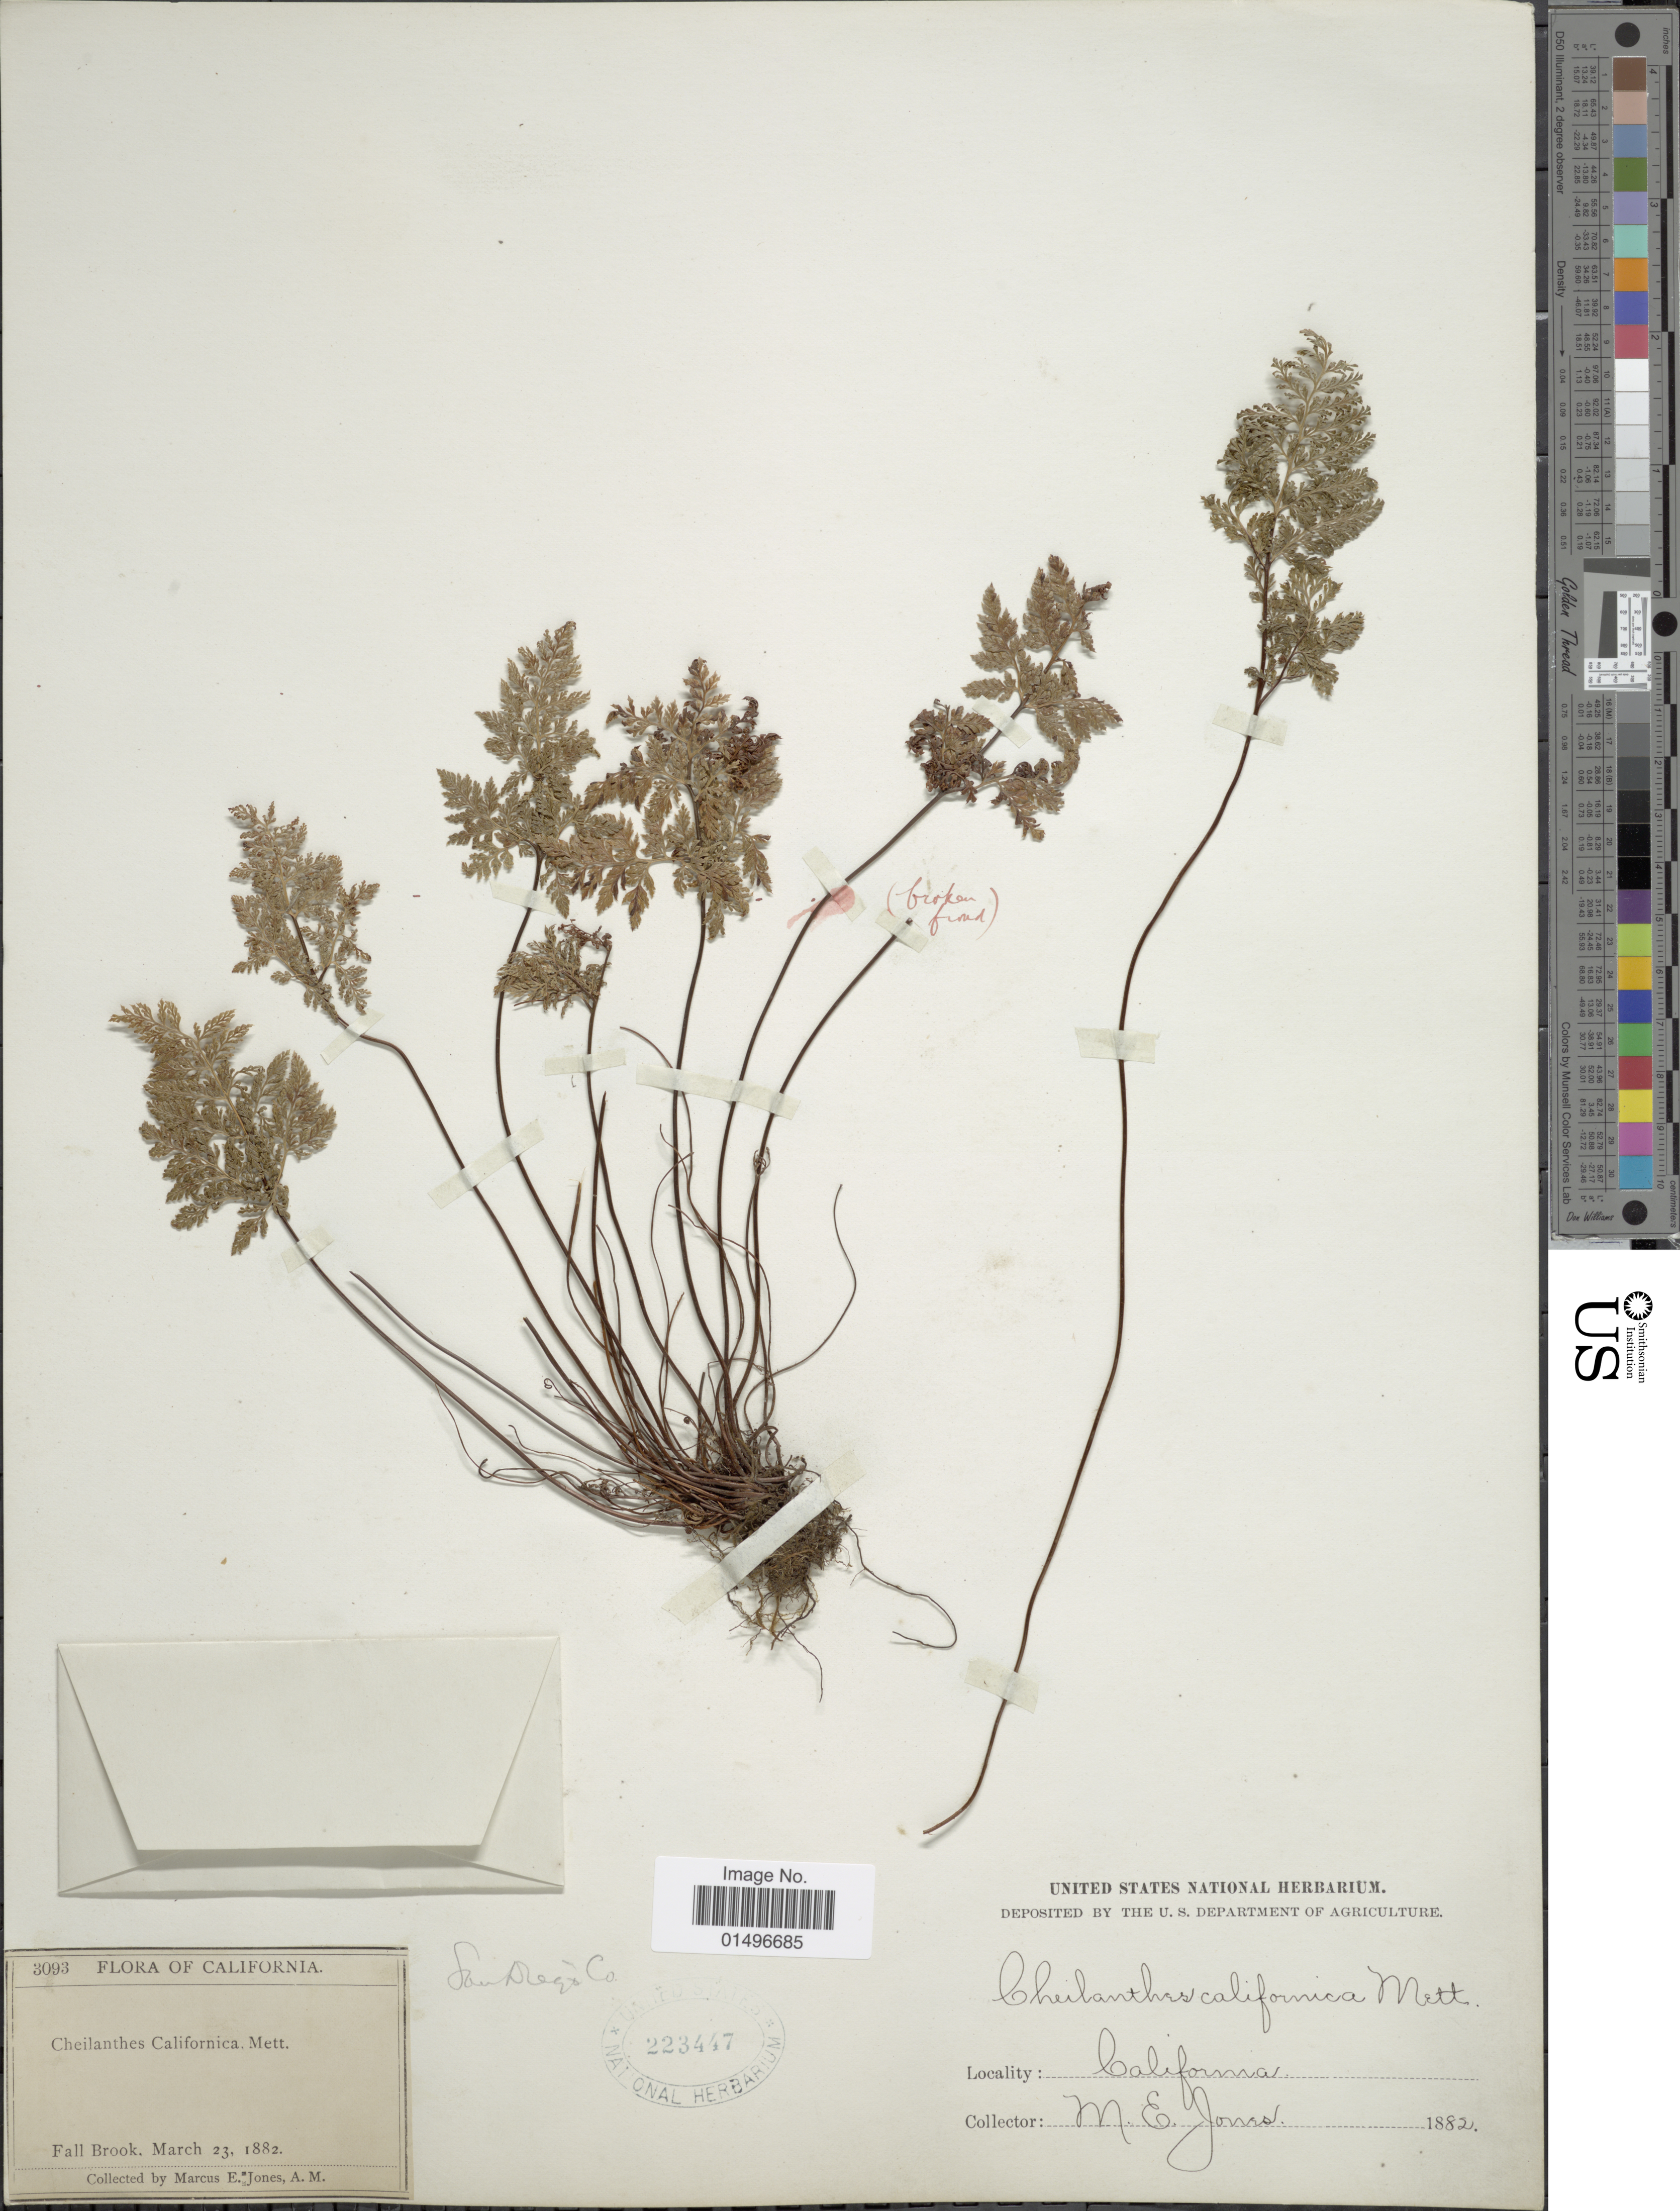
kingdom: Plantae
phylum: Tracheophyta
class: Polypodiopsida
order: Polypodiales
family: Pteridaceae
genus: Aspidotis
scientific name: Aspidotis californica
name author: (Hook.) Nutt. ex Copel.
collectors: M. E. Jones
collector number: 3093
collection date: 1882-03-23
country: United States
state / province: California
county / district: San Diego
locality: California, Fall Brook. San Diego Co.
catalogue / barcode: US 223447